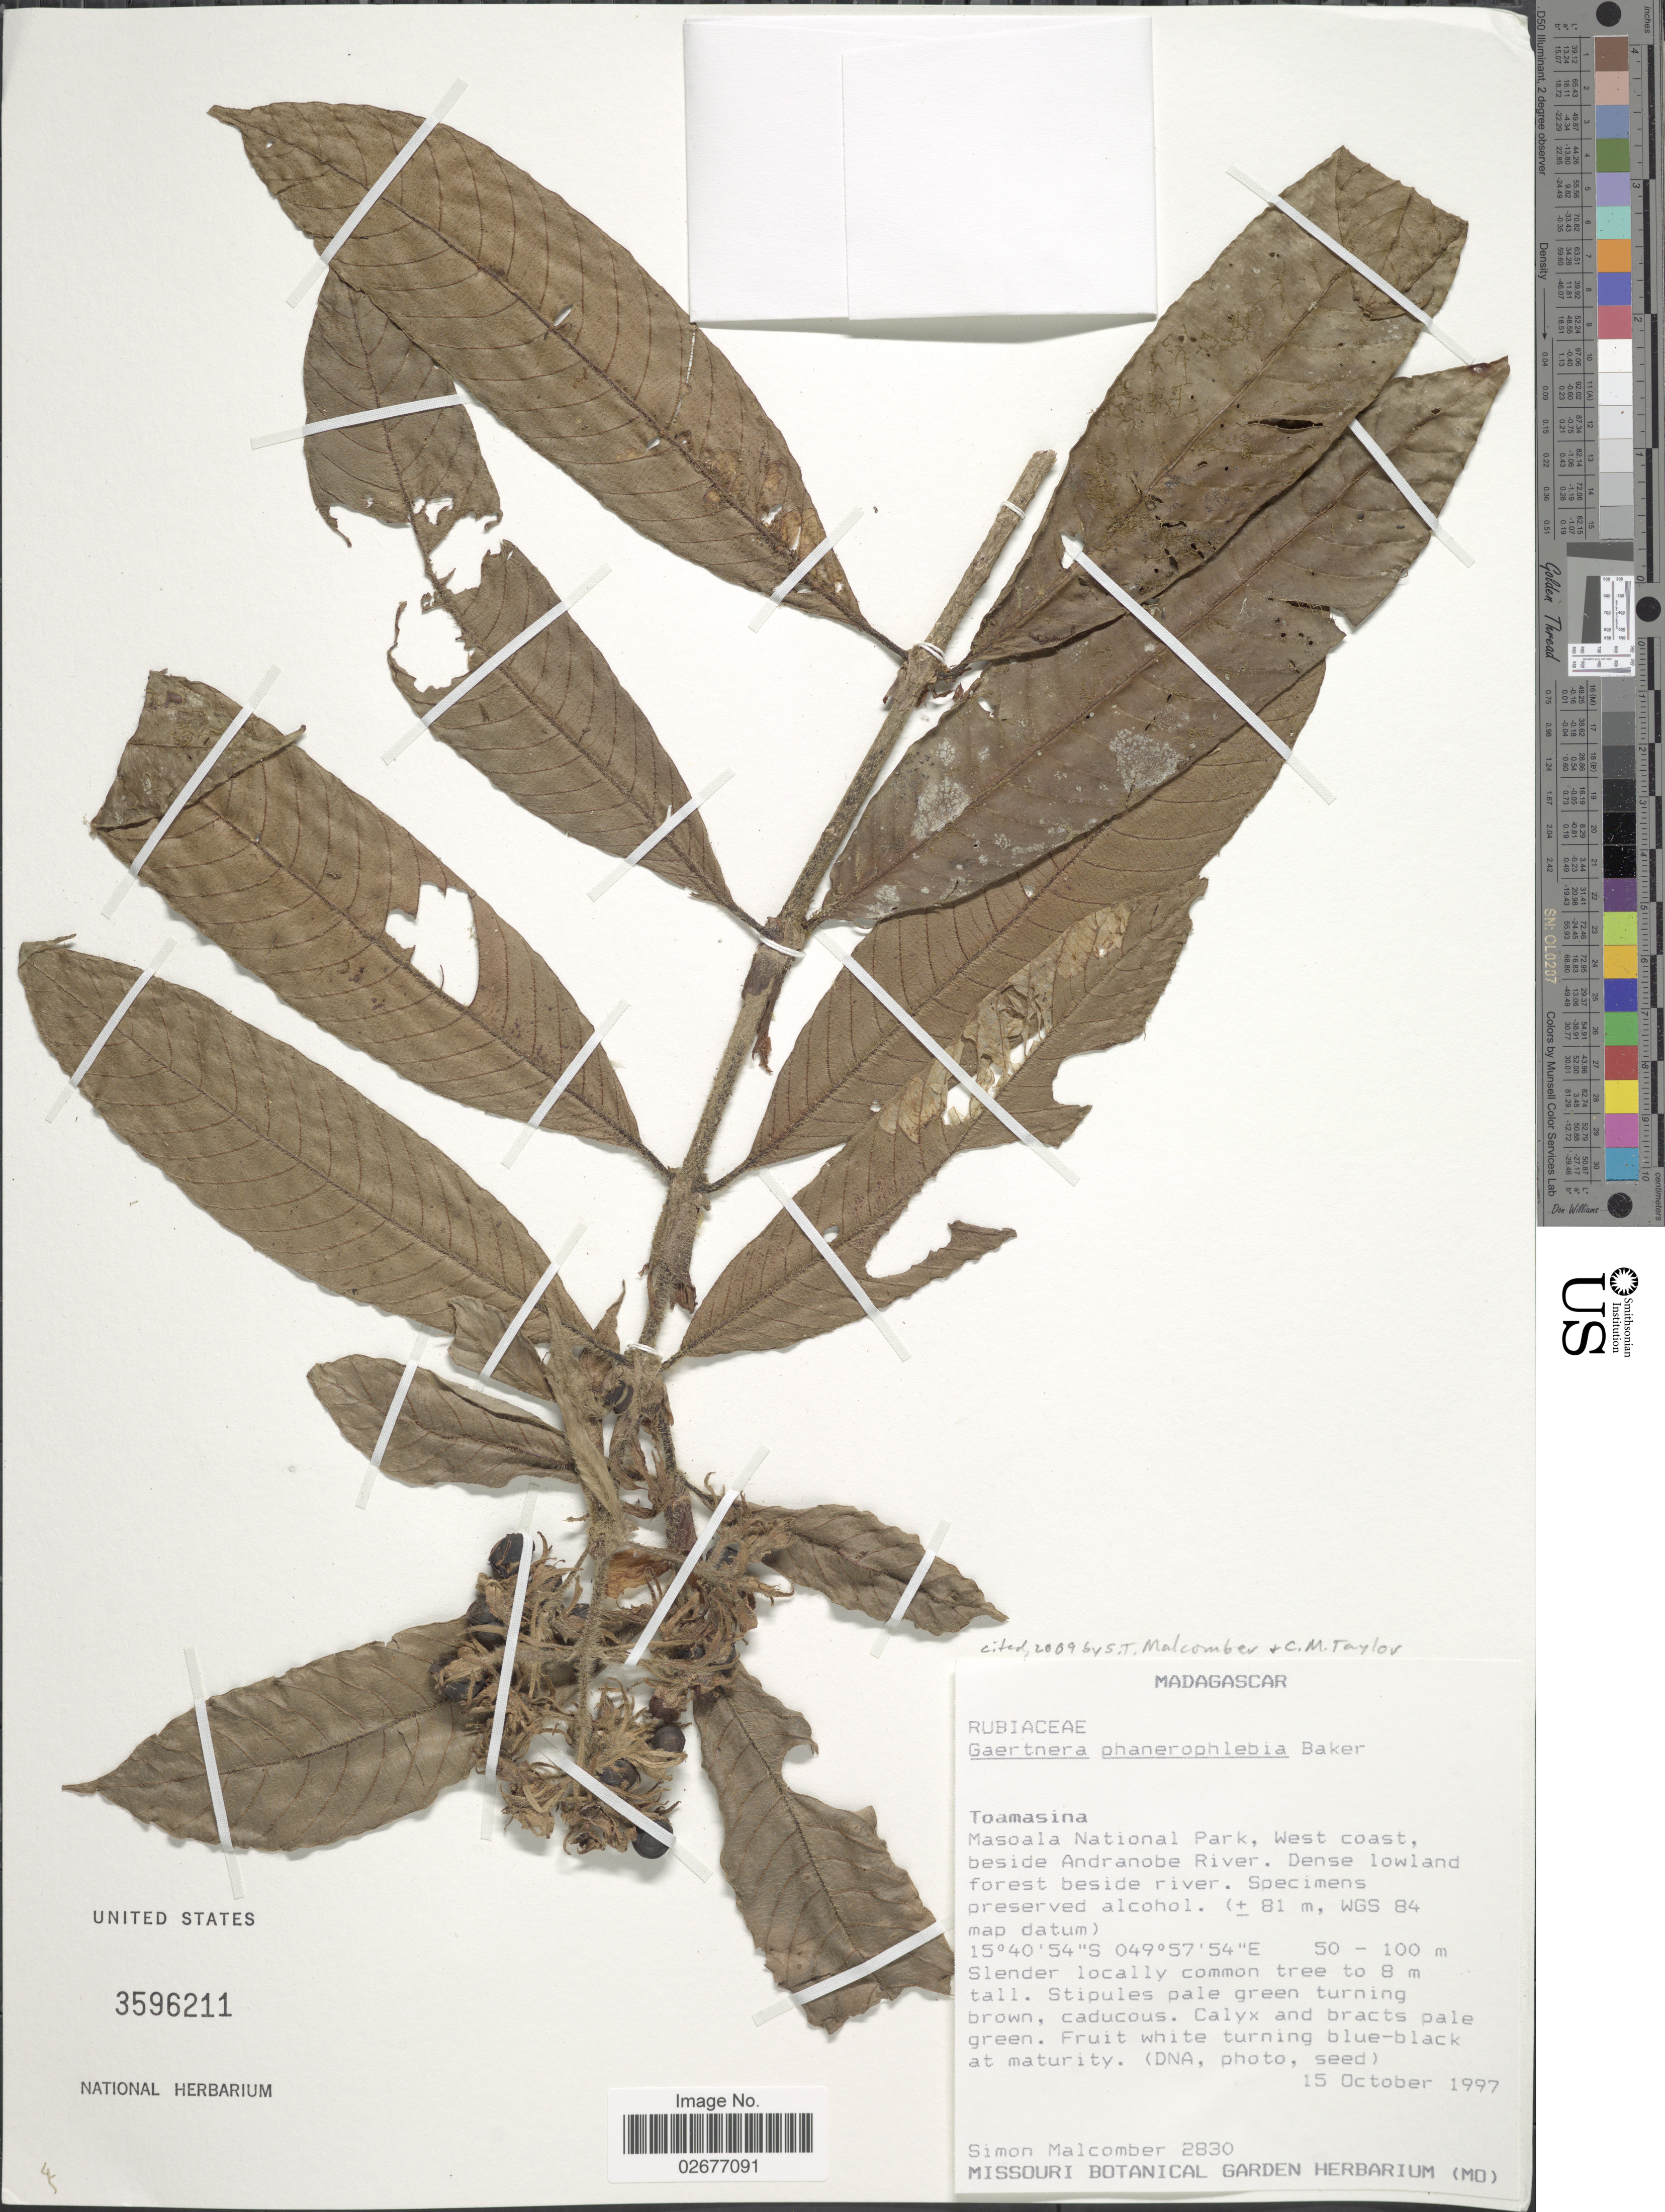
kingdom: Plantae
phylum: Tracheophyta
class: Magnoliopsida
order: Gentianales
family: Rubiaceae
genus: Gaertnera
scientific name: Gaertnera phanerophlebia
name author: Baker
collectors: S. T. Malcomber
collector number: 2830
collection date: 1997-10-15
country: Madagascar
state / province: Analanjirofo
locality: Masoala National Park, West coast, beside Andranobe River, Dense lowland forest beside River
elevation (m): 50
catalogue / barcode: US 3596211